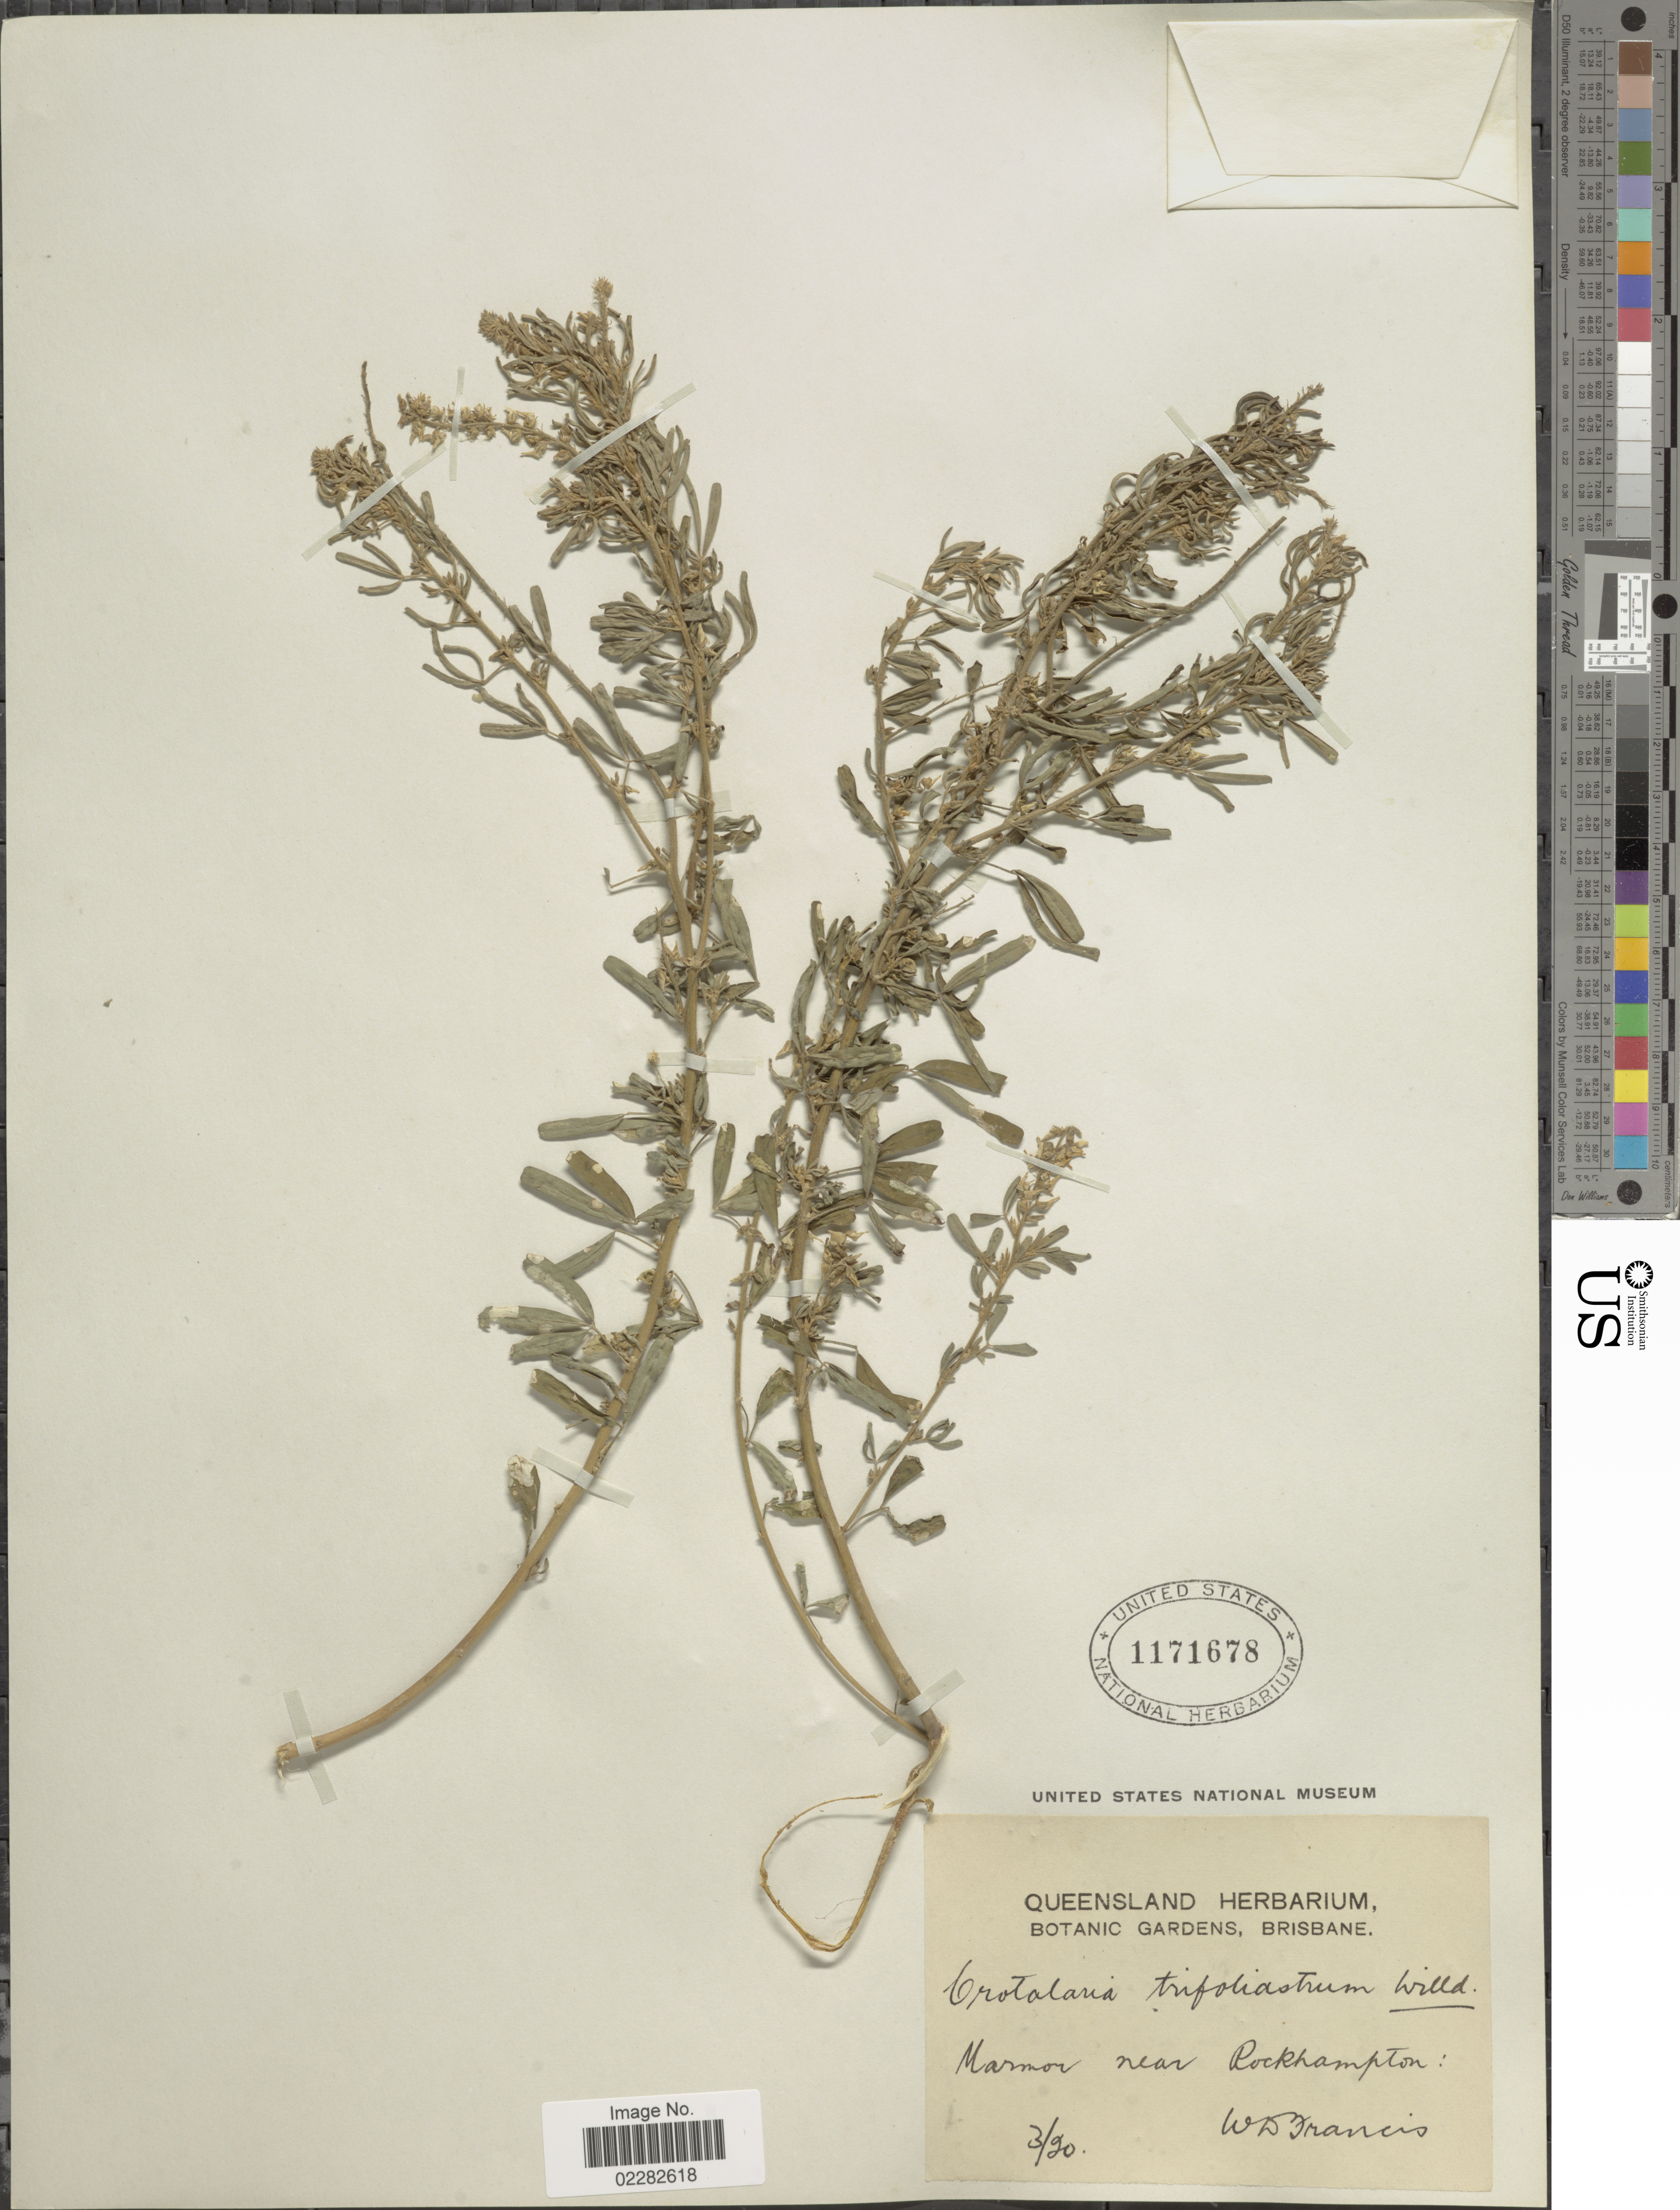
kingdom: Plantae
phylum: Tracheophyta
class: Magnoliopsida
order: Fabales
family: Fabaceae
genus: Crotalaria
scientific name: Crotalaria trifoliastrum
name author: Willd.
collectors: W. Francis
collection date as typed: Transcribed d/m/y: /3/20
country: Australia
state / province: Queensland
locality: Marmor near Rockhampton.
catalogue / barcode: US 1171678